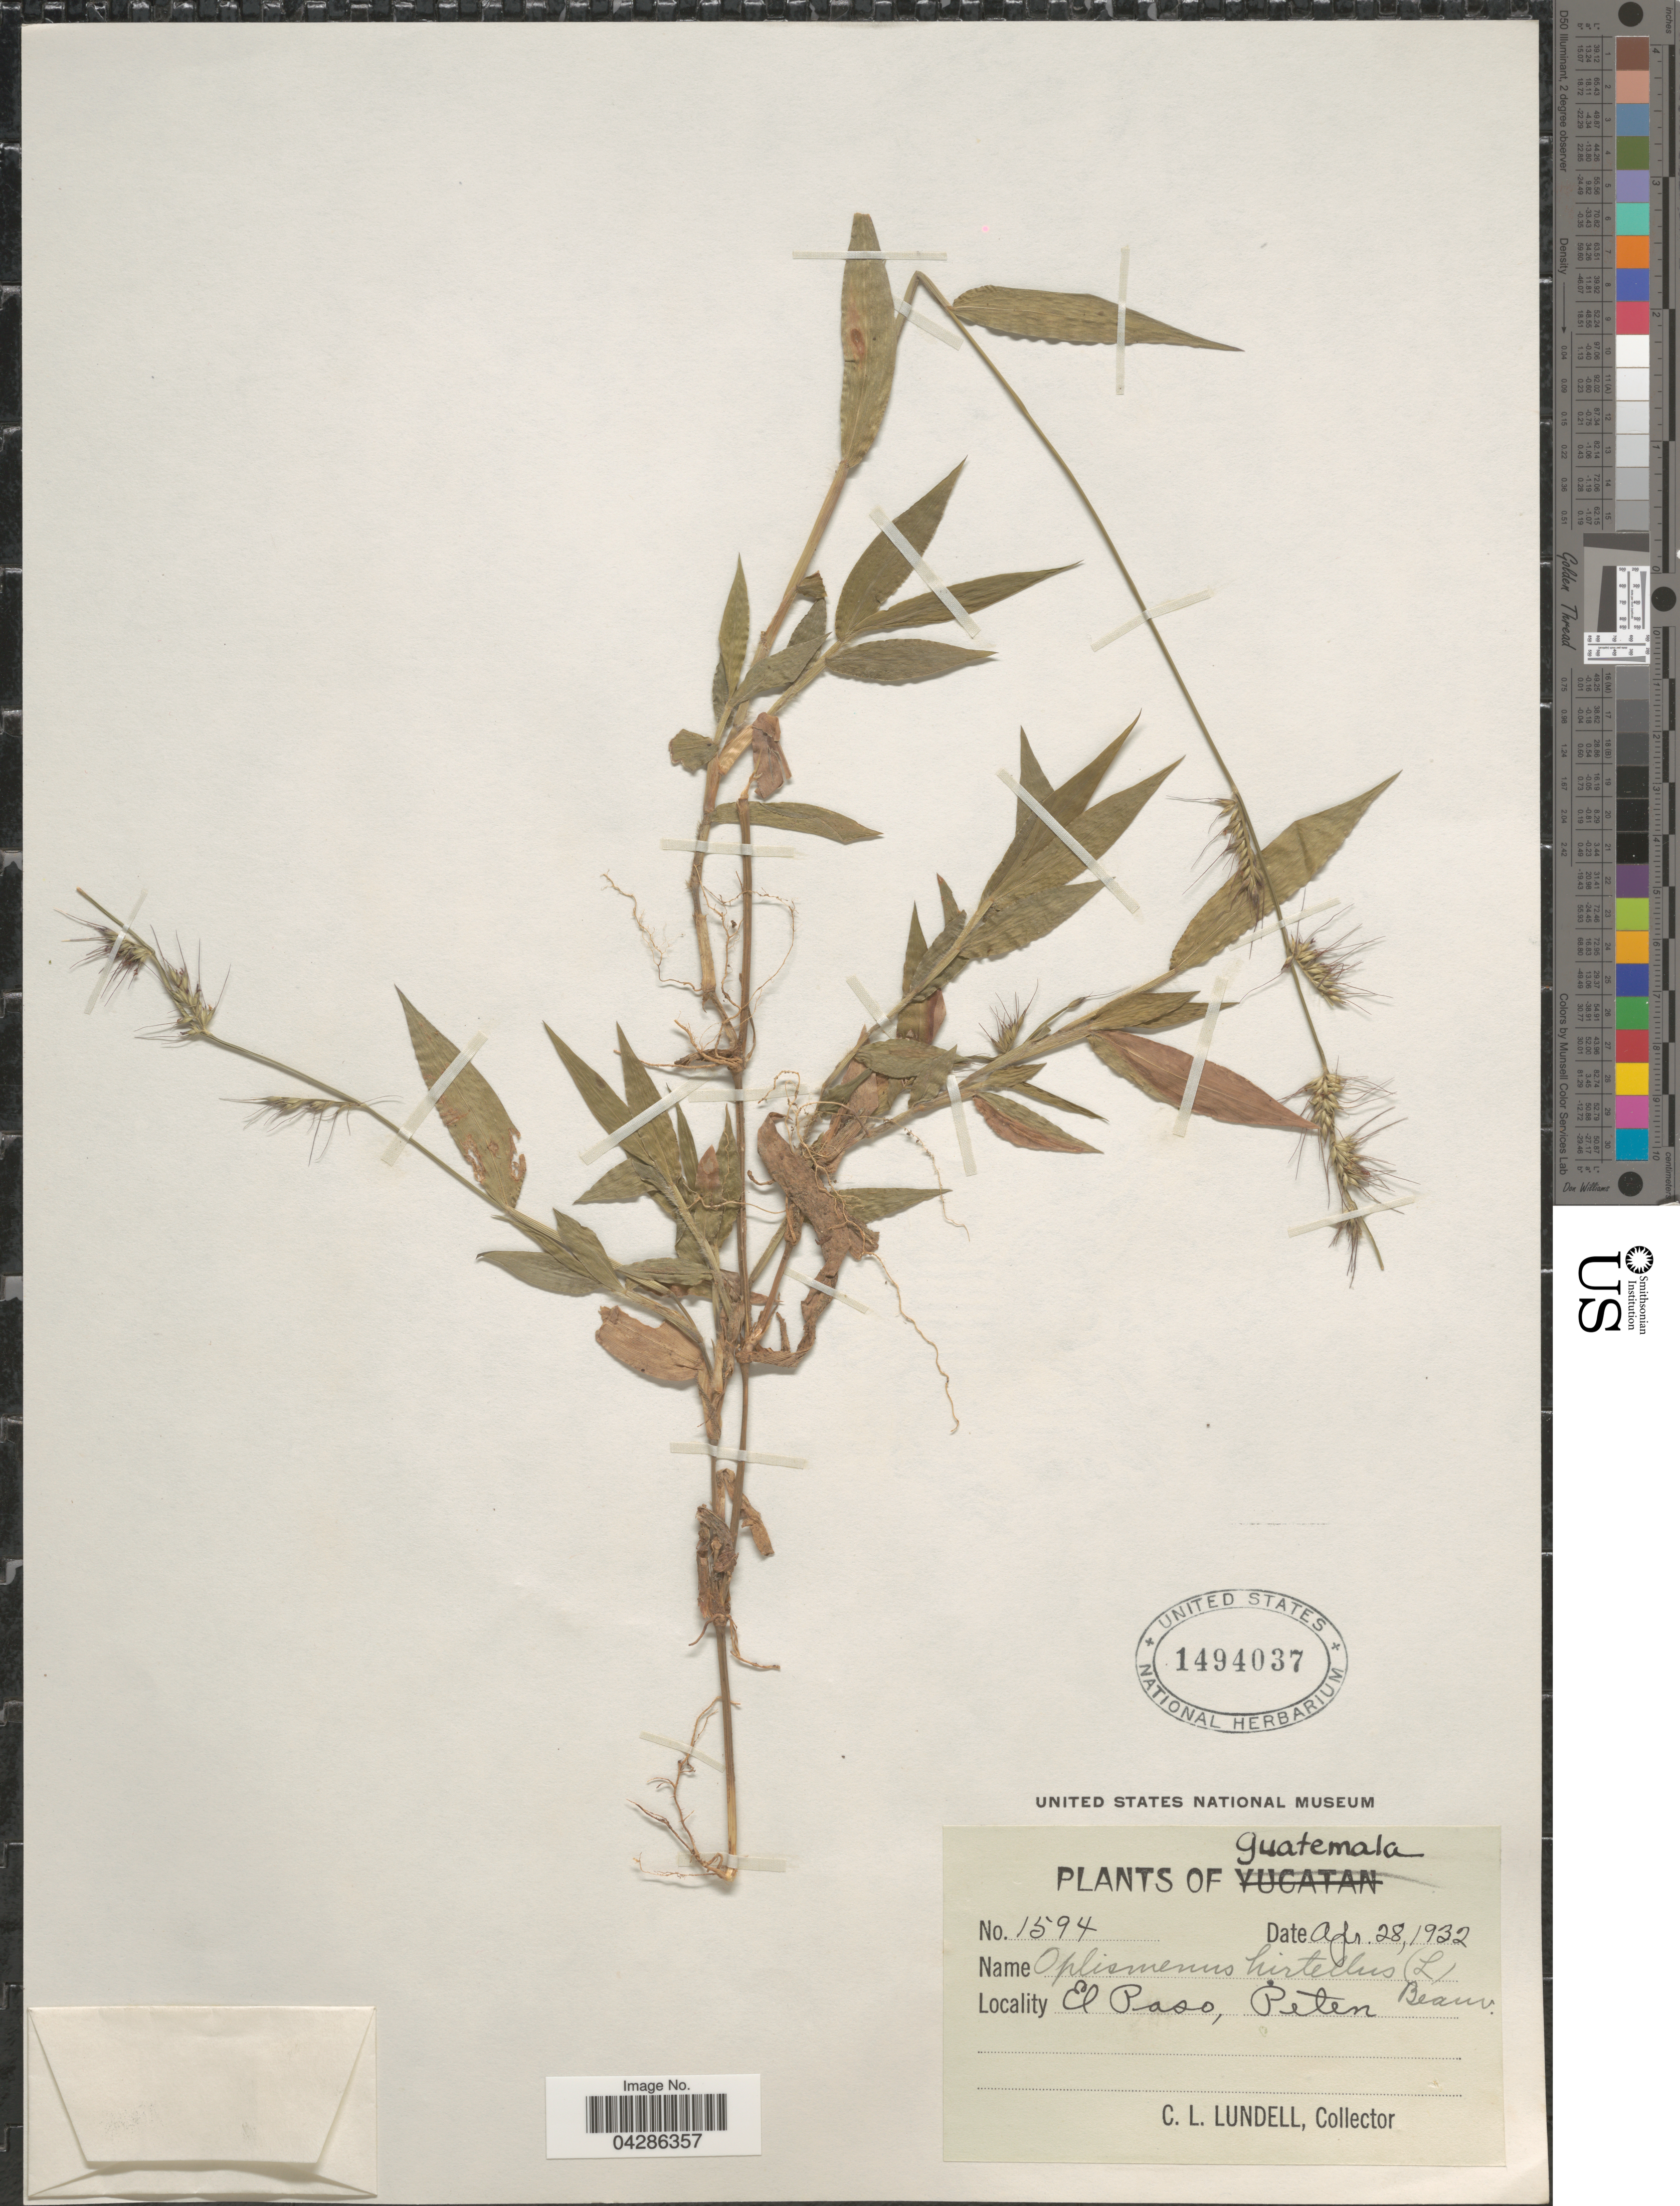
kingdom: Plantae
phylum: Tracheophyta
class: Liliopsida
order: Poales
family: Poaceae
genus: Oplismenus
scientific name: Oplismenus hirtellus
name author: (L.) P. Beauv.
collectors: C. L. Lundell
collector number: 1594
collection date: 1932-04-28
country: Guatemala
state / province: El Peten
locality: El Paso.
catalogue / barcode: US 1494037